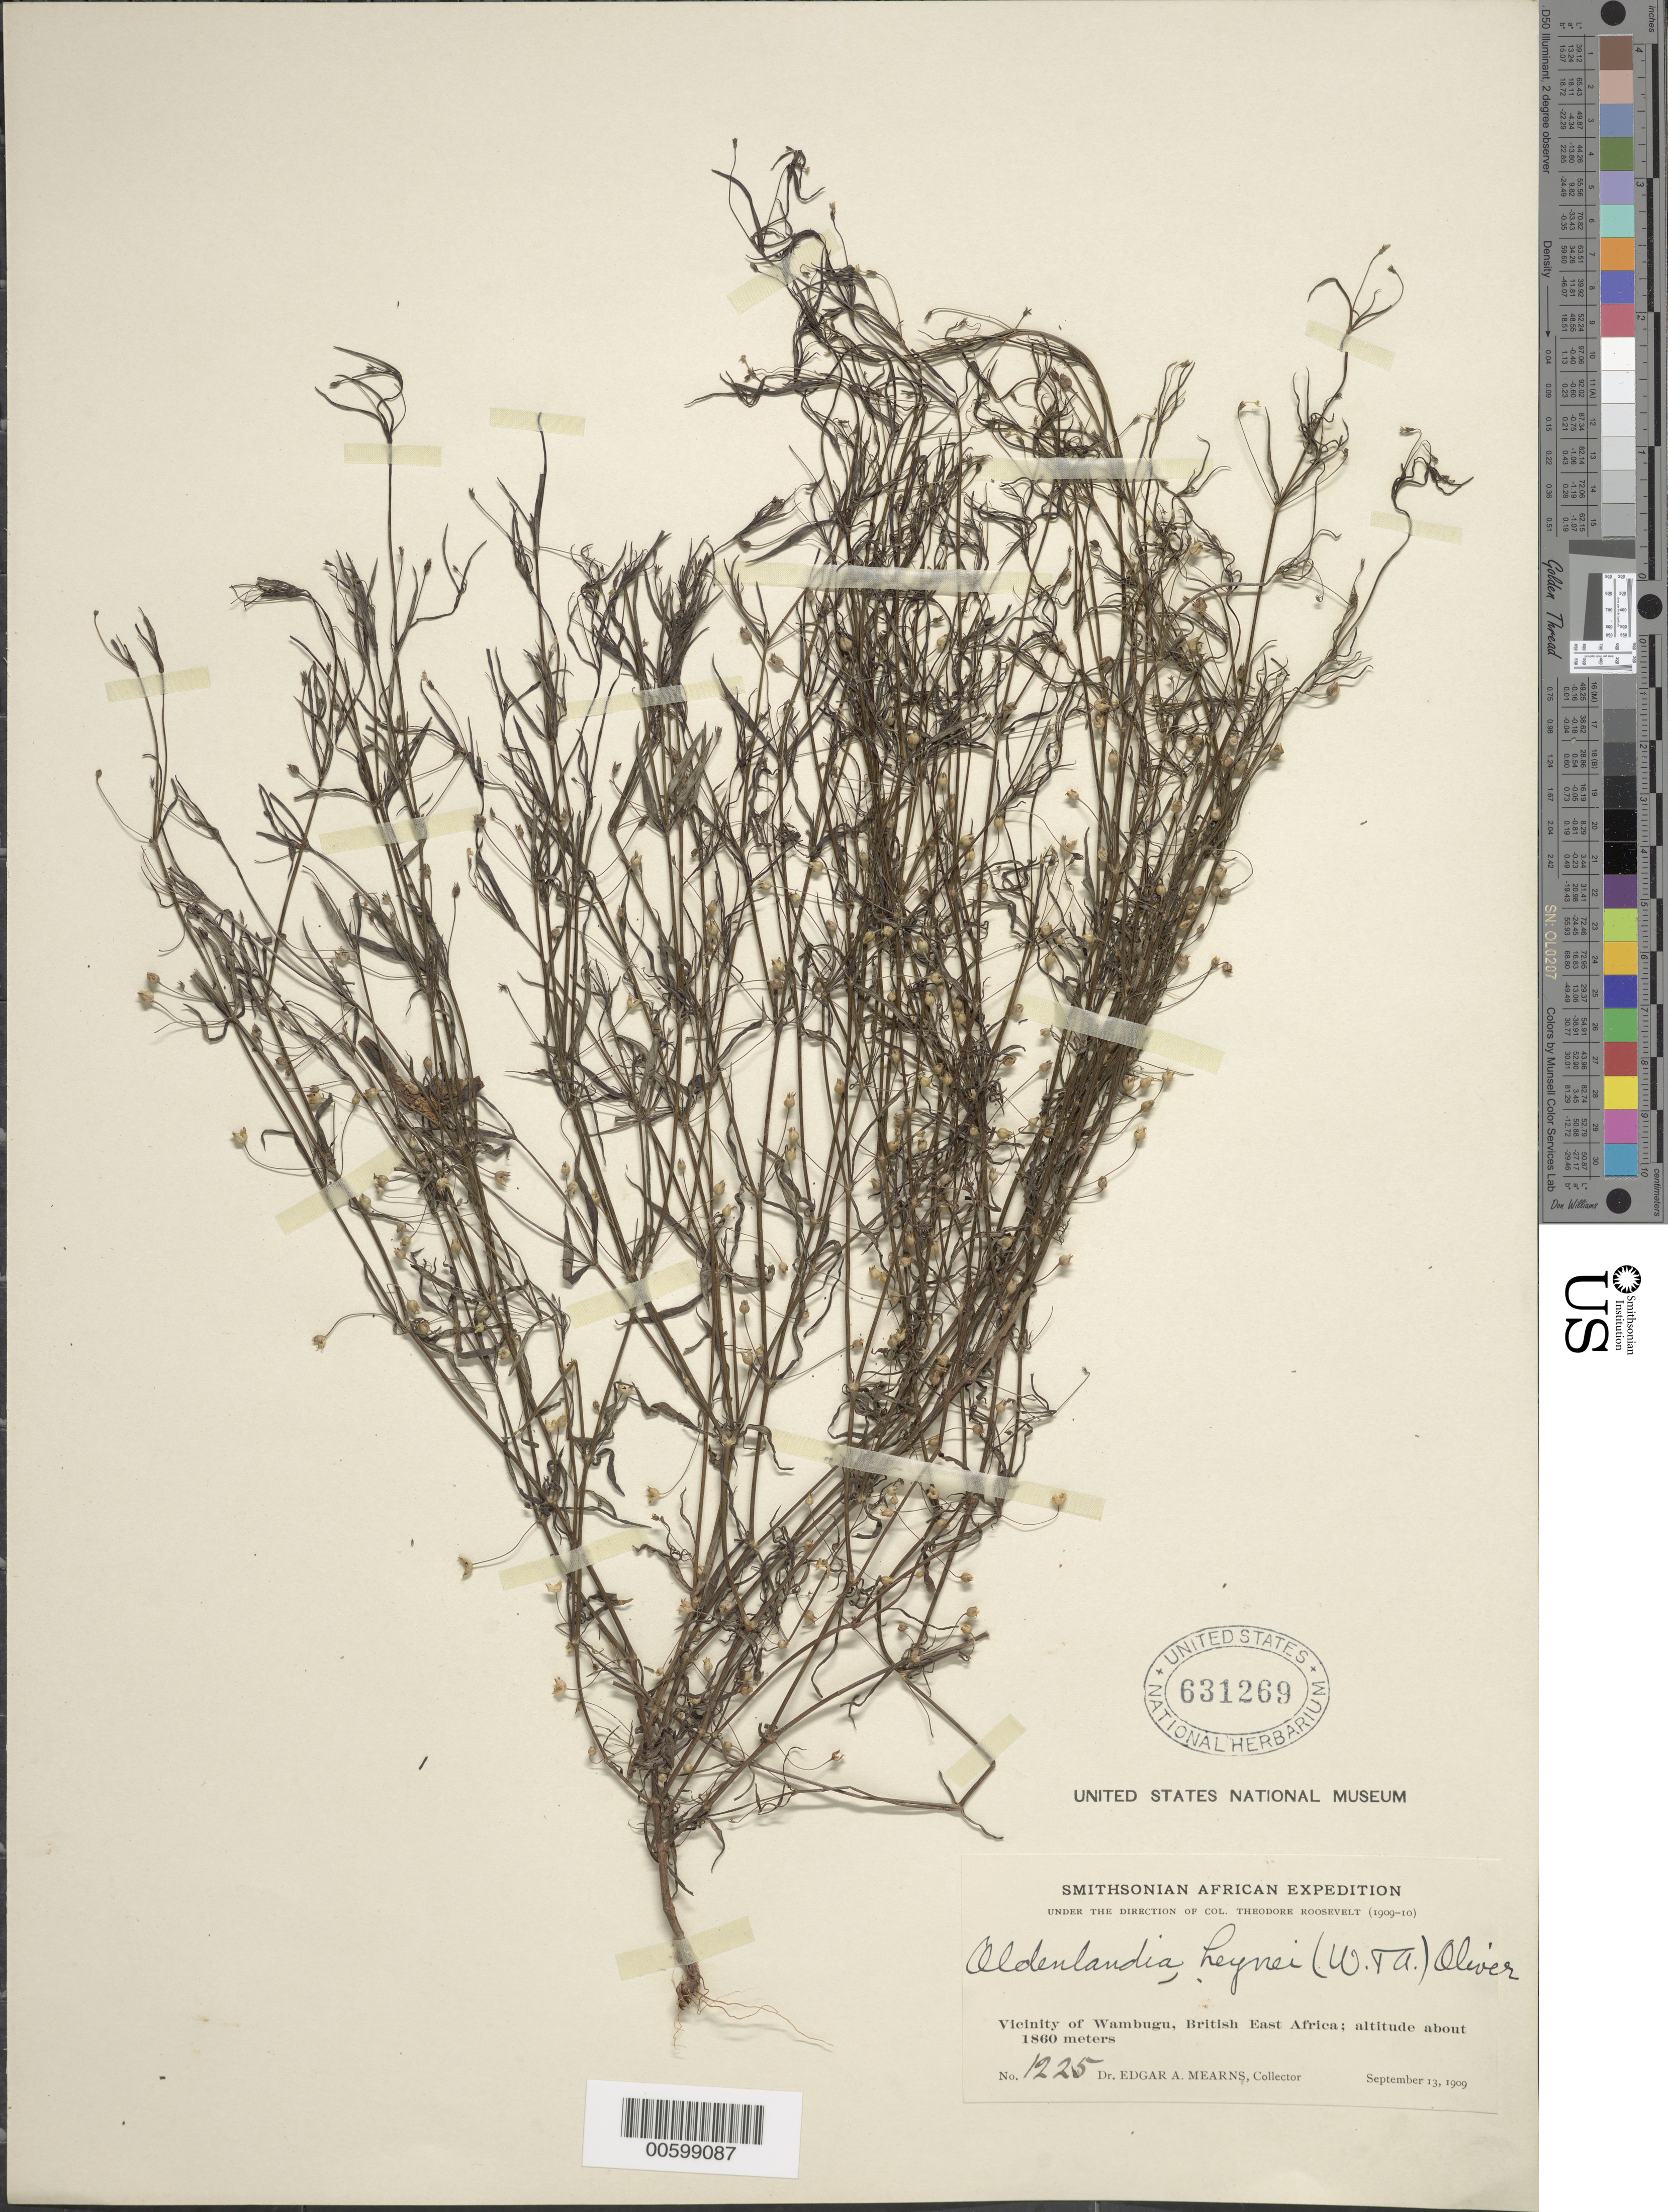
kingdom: Plantae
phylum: Tracheophyta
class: Magnoliopsida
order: Gentianales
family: Rubiaceae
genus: Oldenlandia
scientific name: Oldenlandia herbacea var. herbacea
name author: (L.) Roxb.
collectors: E. A. Mearns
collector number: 1225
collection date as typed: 13 Sep 1909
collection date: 1909-09-13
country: Kenya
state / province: Nairobi Area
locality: Vicinity of Wambugu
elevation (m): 1860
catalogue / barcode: US 631269